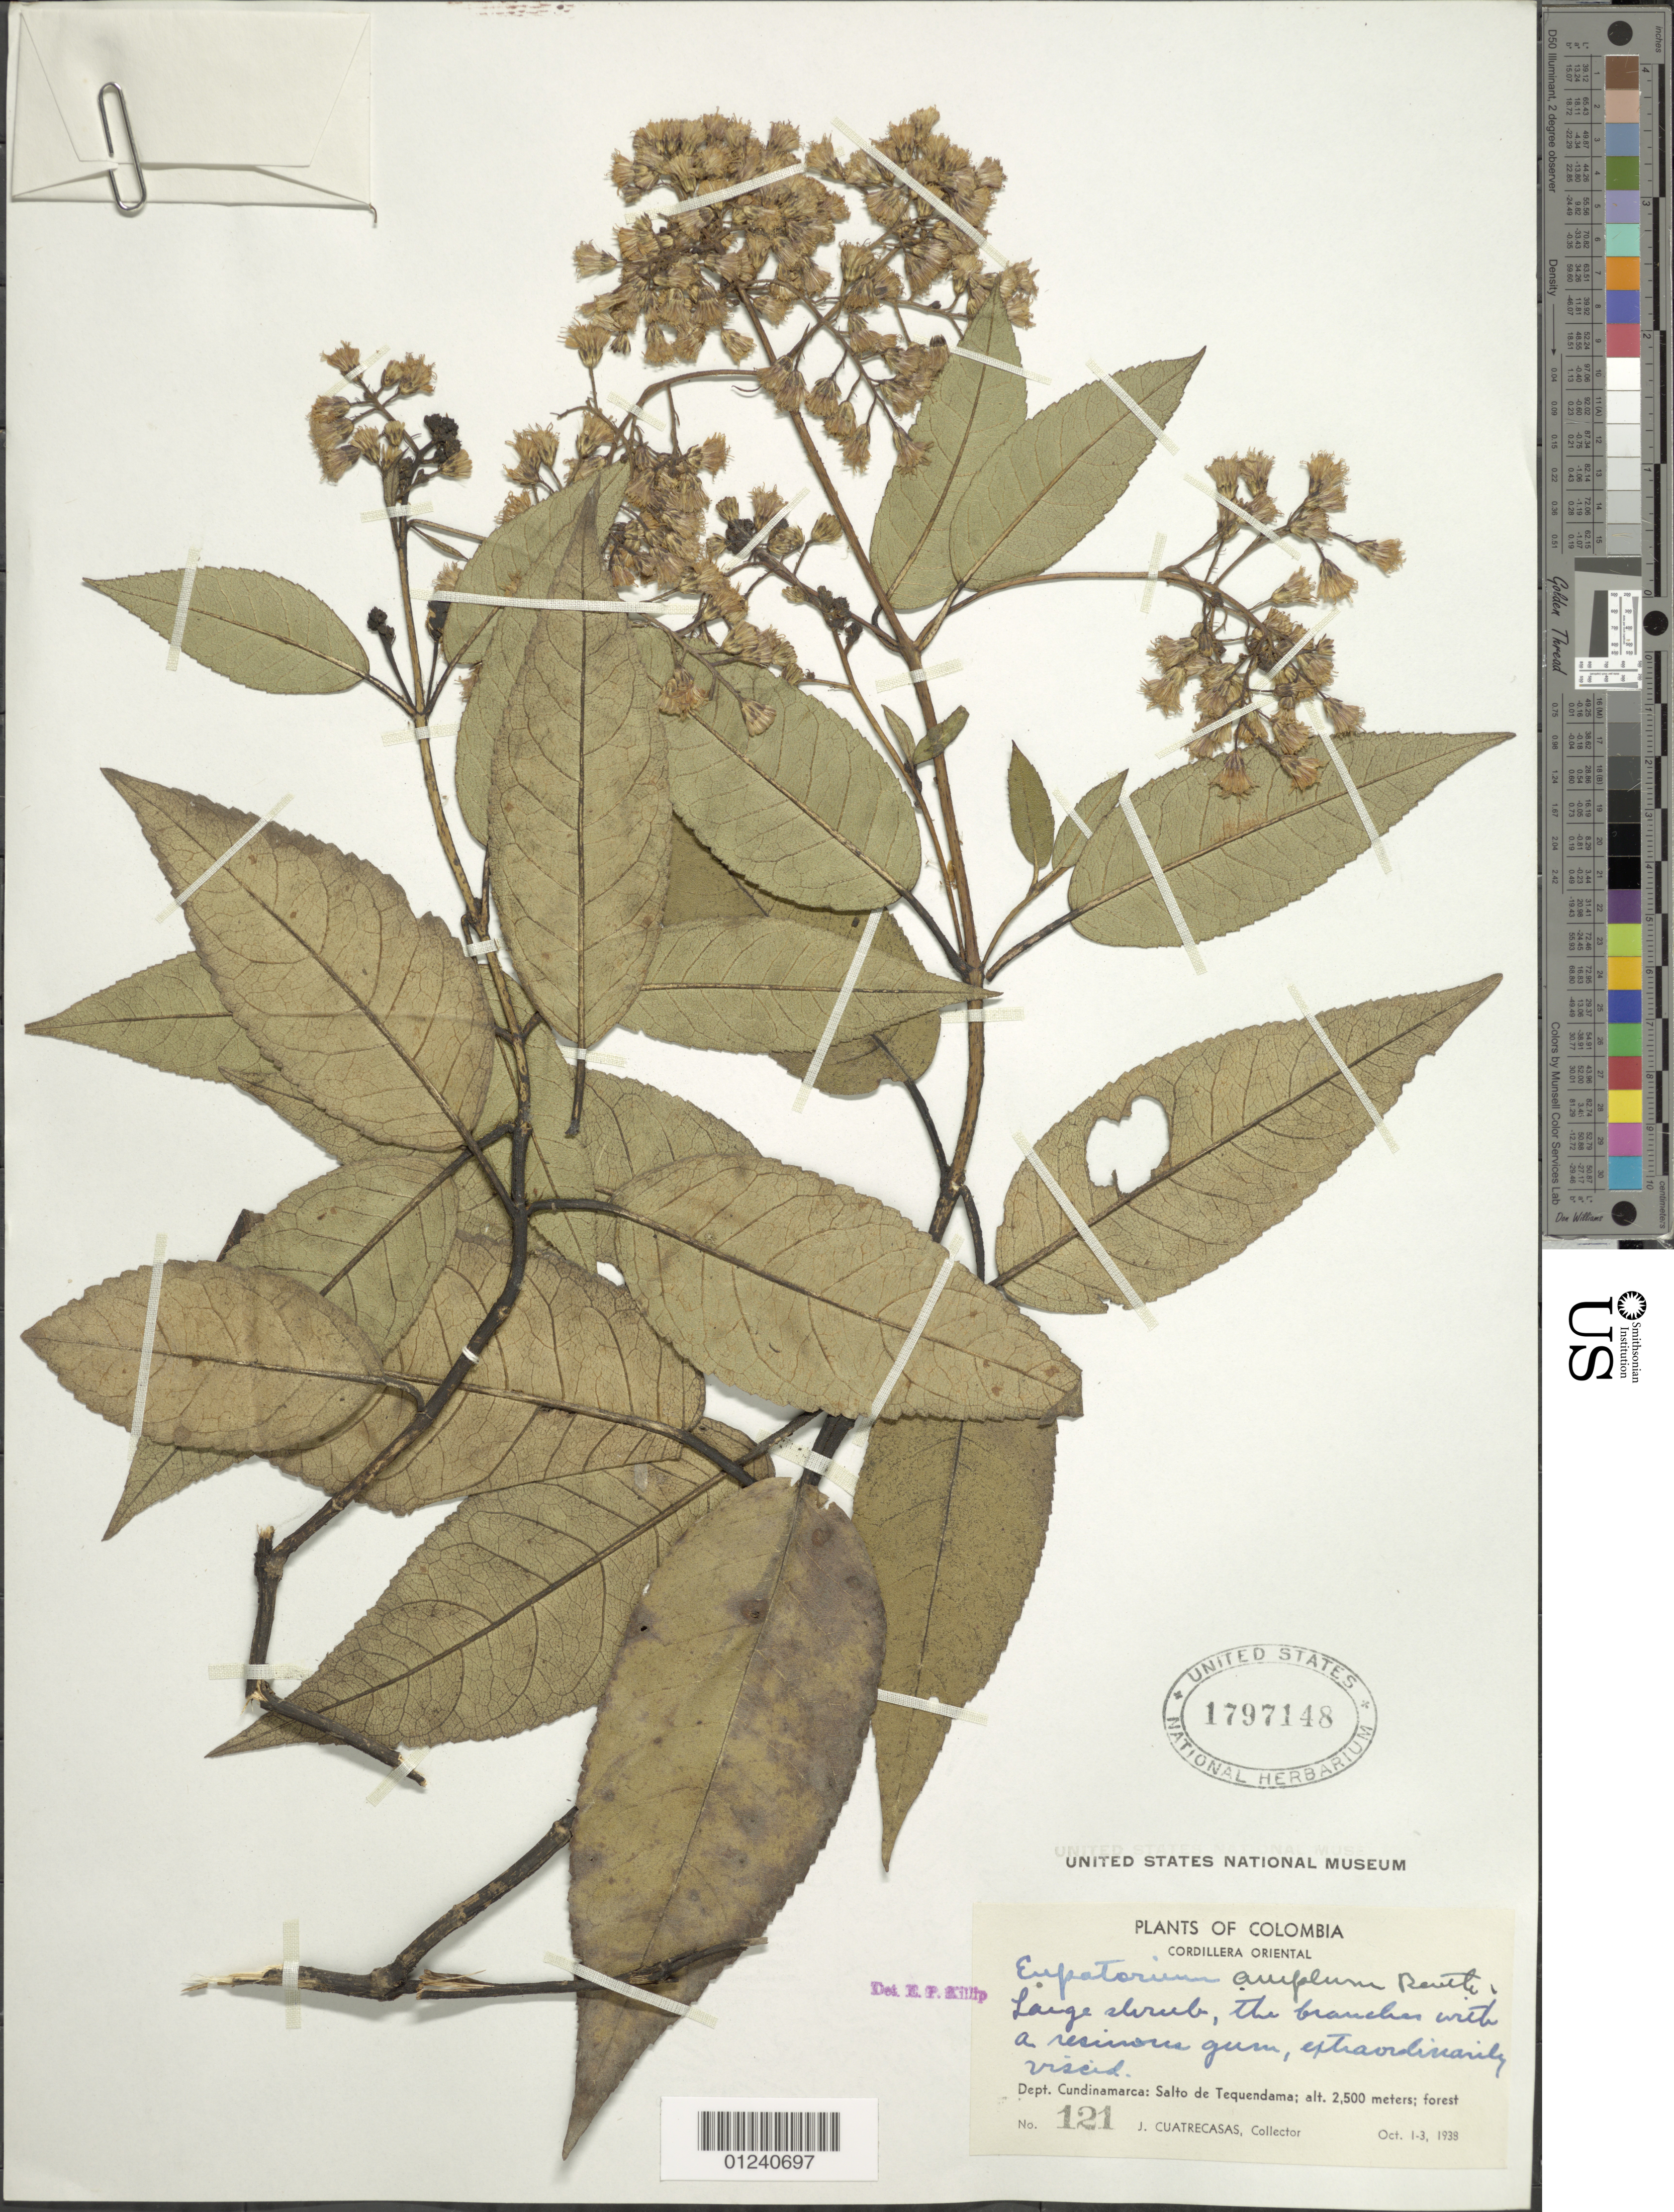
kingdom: Plantae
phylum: Tracheophyta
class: Magnoliopsida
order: Asterales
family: Asteraceae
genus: Ageratina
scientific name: Ageratina ampla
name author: (Benth.) R.M. King & H. Rob.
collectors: J. Cuatrecasas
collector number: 121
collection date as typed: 1-Oct-38 to 3-Oct-38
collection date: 1938-10-01/1938-10-03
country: Colombia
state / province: Cundinamarca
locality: Salto de Tequendama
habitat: forest.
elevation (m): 2500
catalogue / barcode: US 1797148